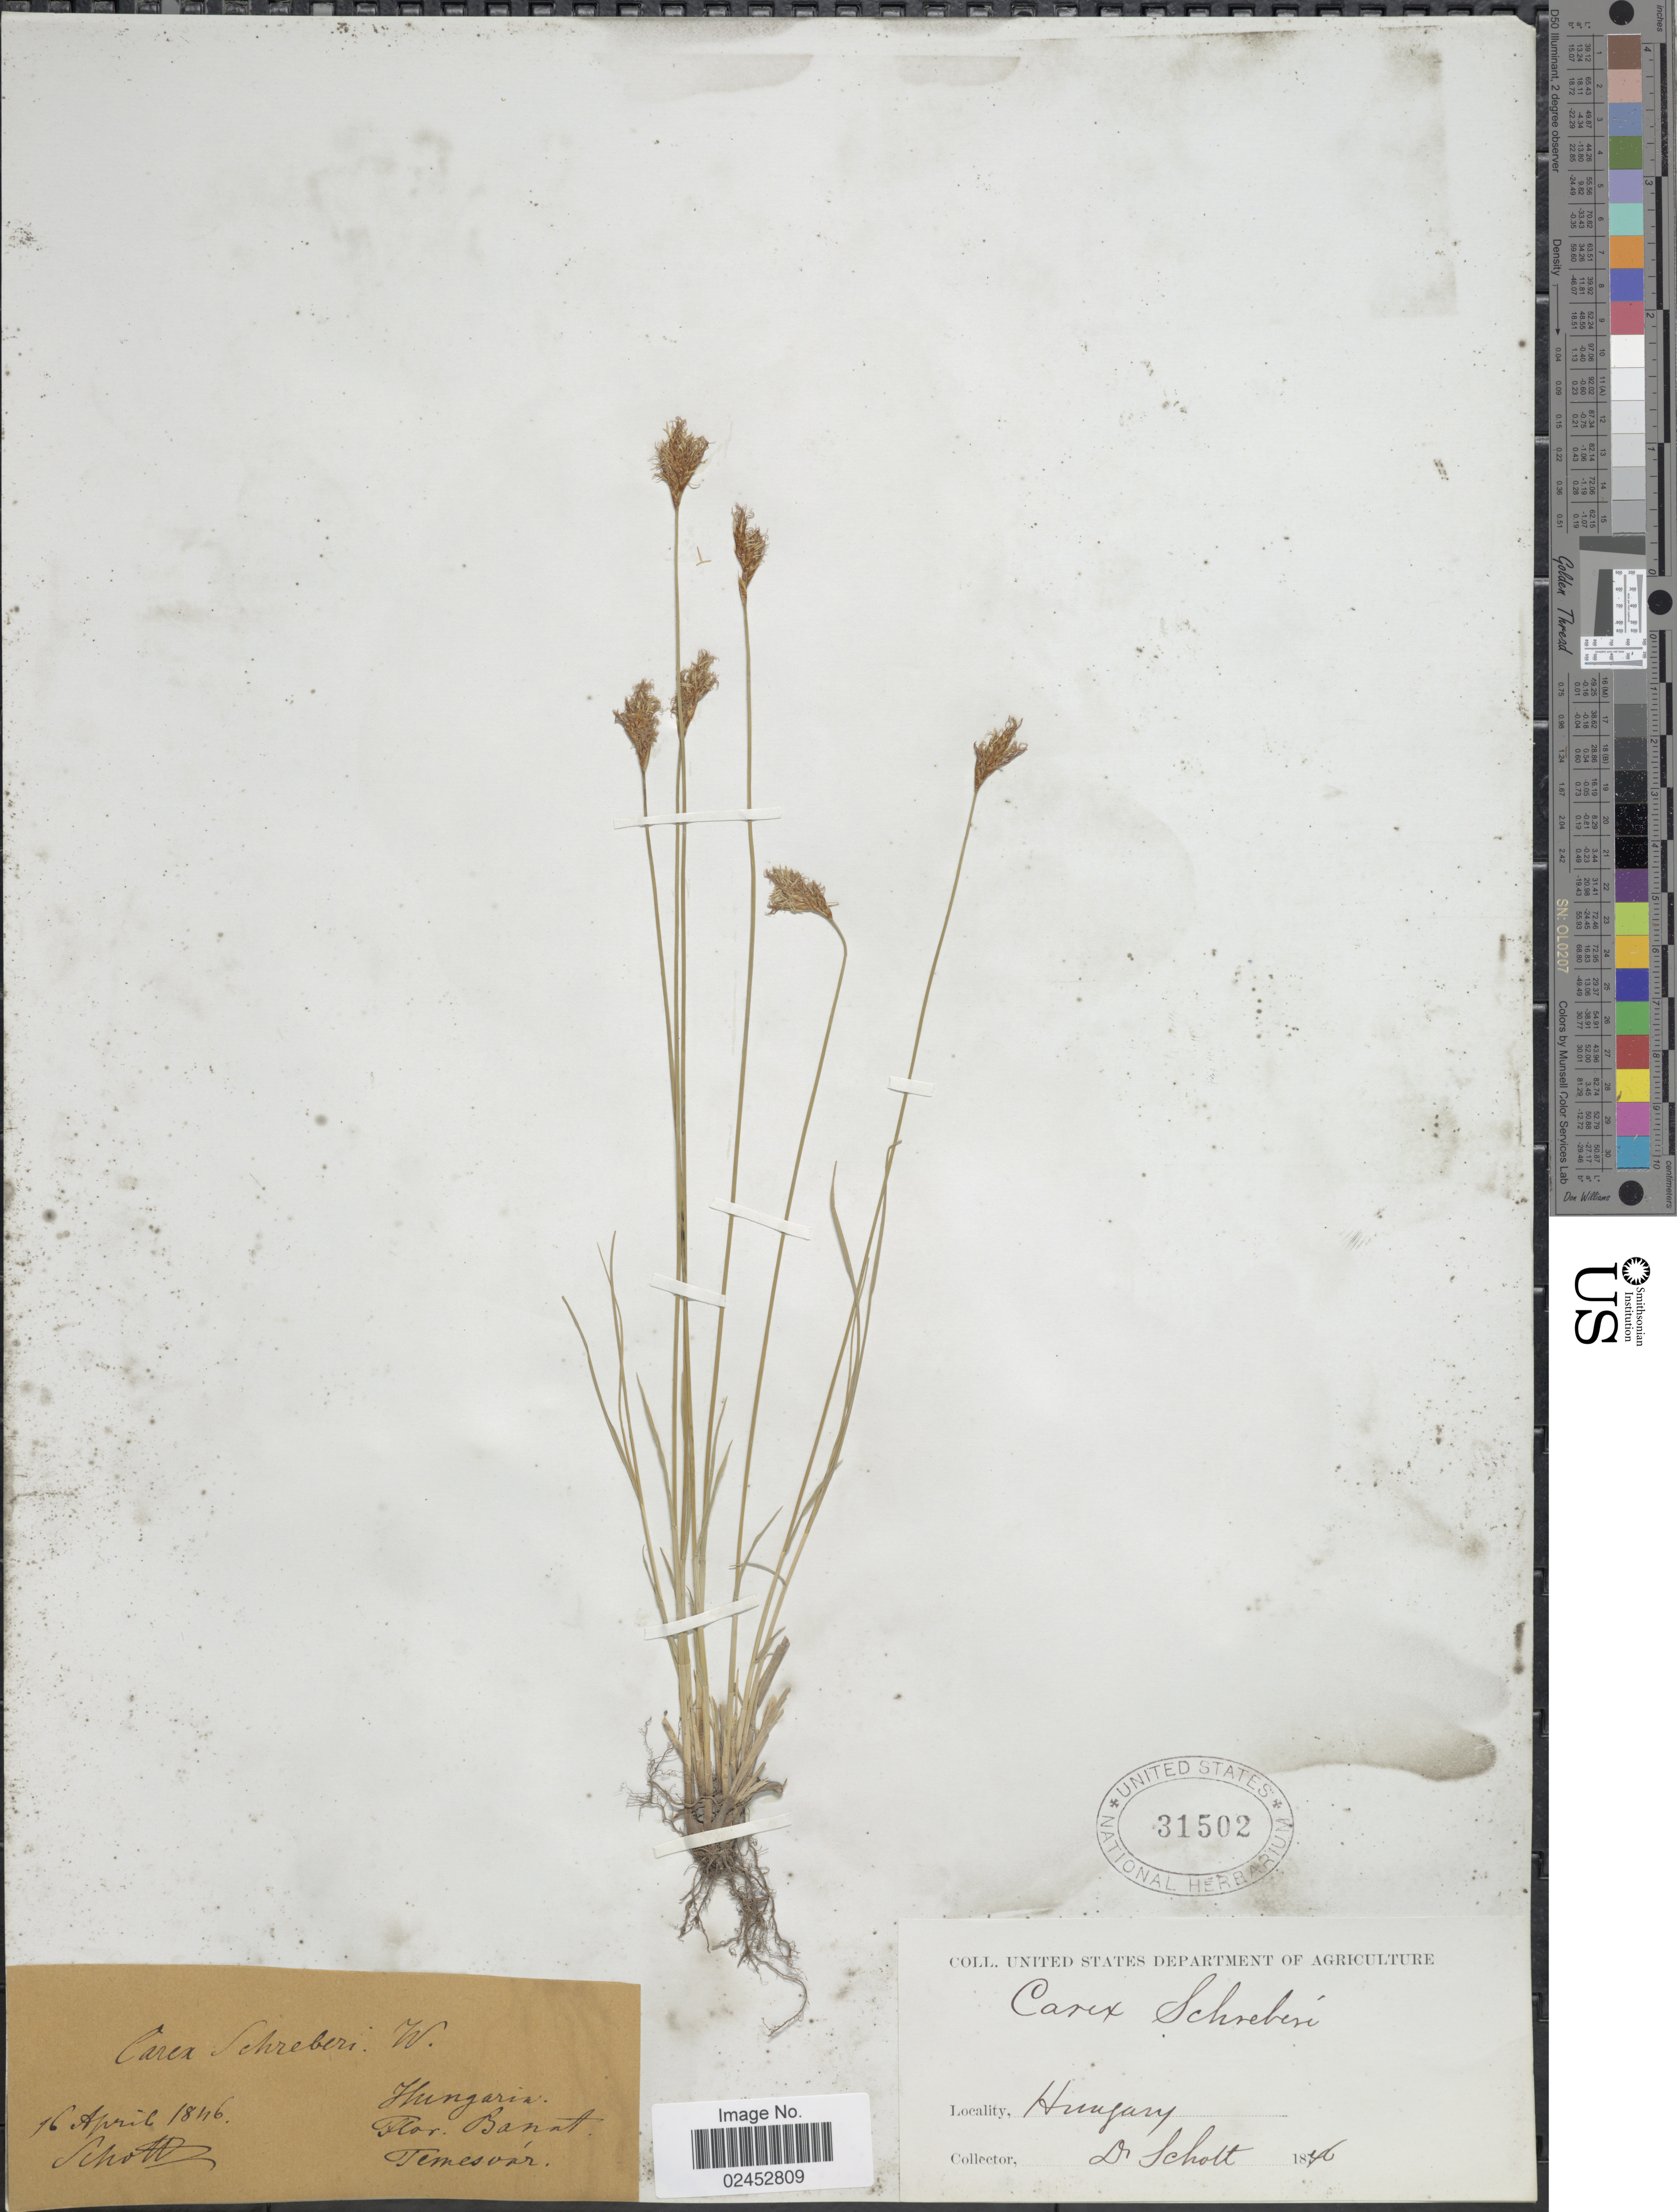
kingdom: Plantae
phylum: Tracheophyta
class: Liliopsida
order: Poales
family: Cyperaceae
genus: Carex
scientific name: Carex praecox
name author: Schreb.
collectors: Schott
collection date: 1846-04-16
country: Hungary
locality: Hungaria, Banatt, Temesvar. [interpreted]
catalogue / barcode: US 31502